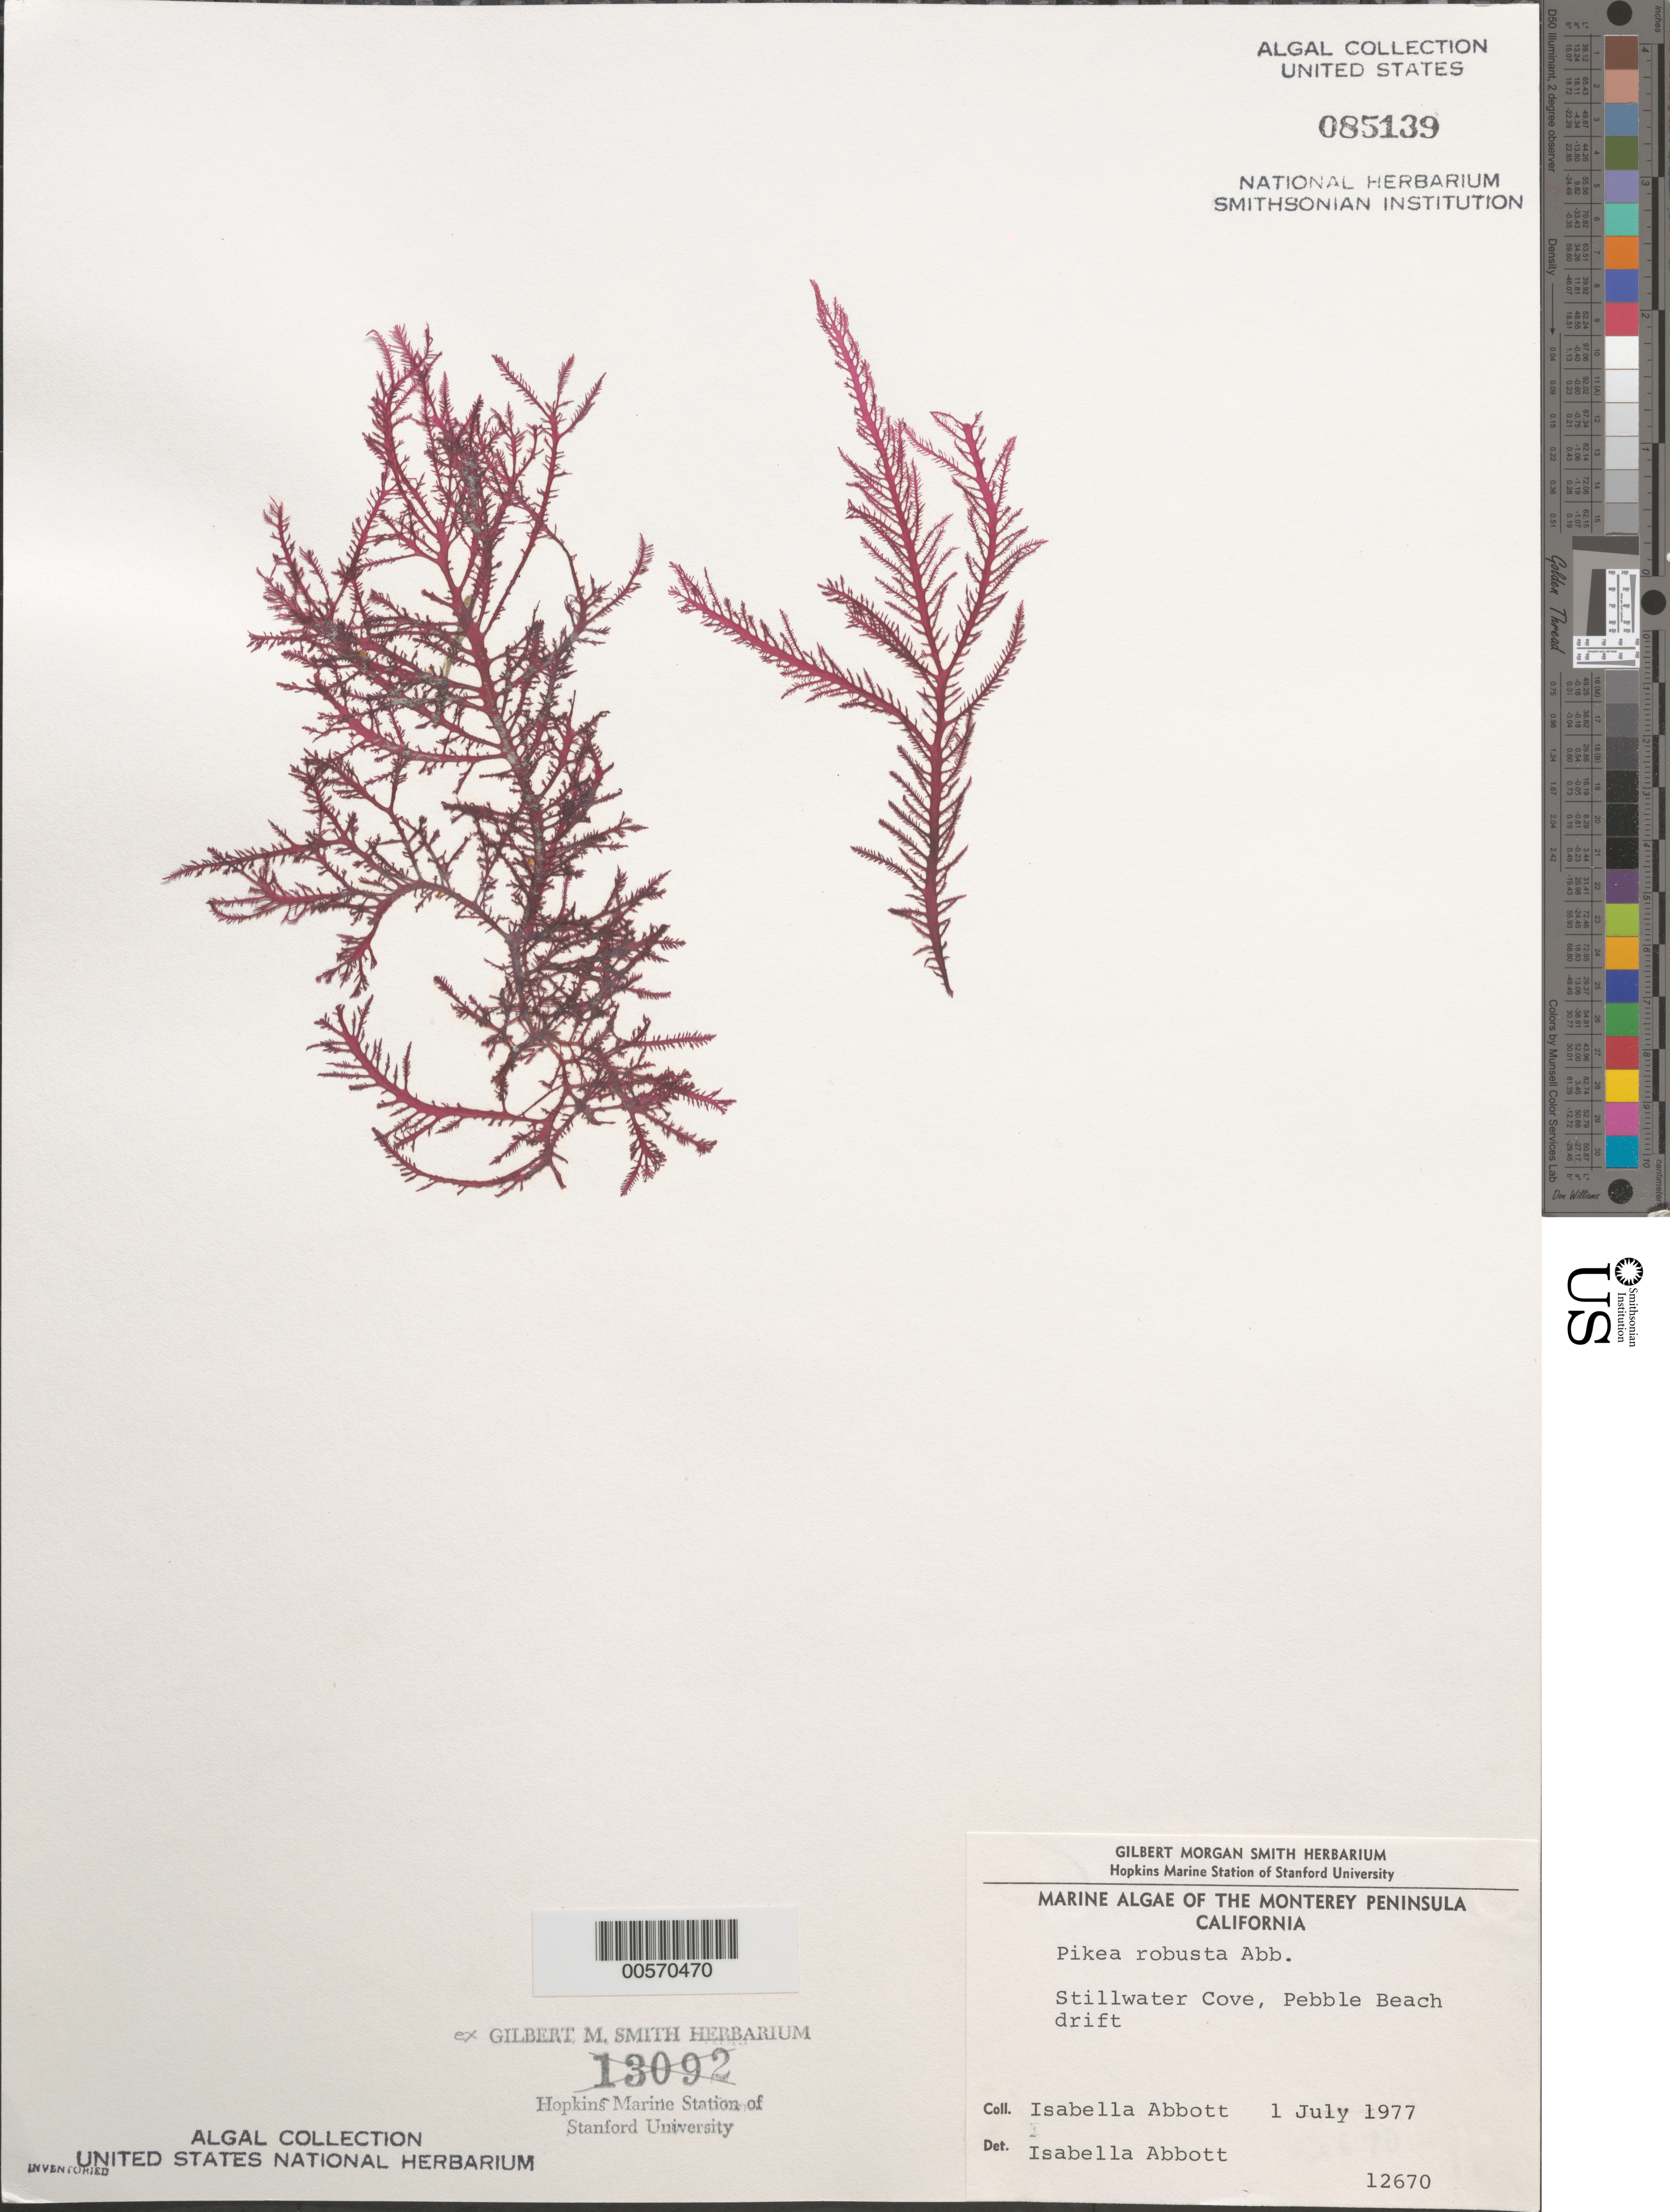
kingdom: Plantae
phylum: Rhodophyta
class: Florideophyceae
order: Gigartinales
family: Dumontiaceae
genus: Pikea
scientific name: Pikea pinnata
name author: Setch. in Collins et al.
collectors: I. A. Abbott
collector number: IAA 12670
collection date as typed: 01 Jul 1977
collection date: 1977-07-01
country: United States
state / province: California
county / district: Monterey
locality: Stillwater Cove, Pebble Beach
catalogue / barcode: US 85139